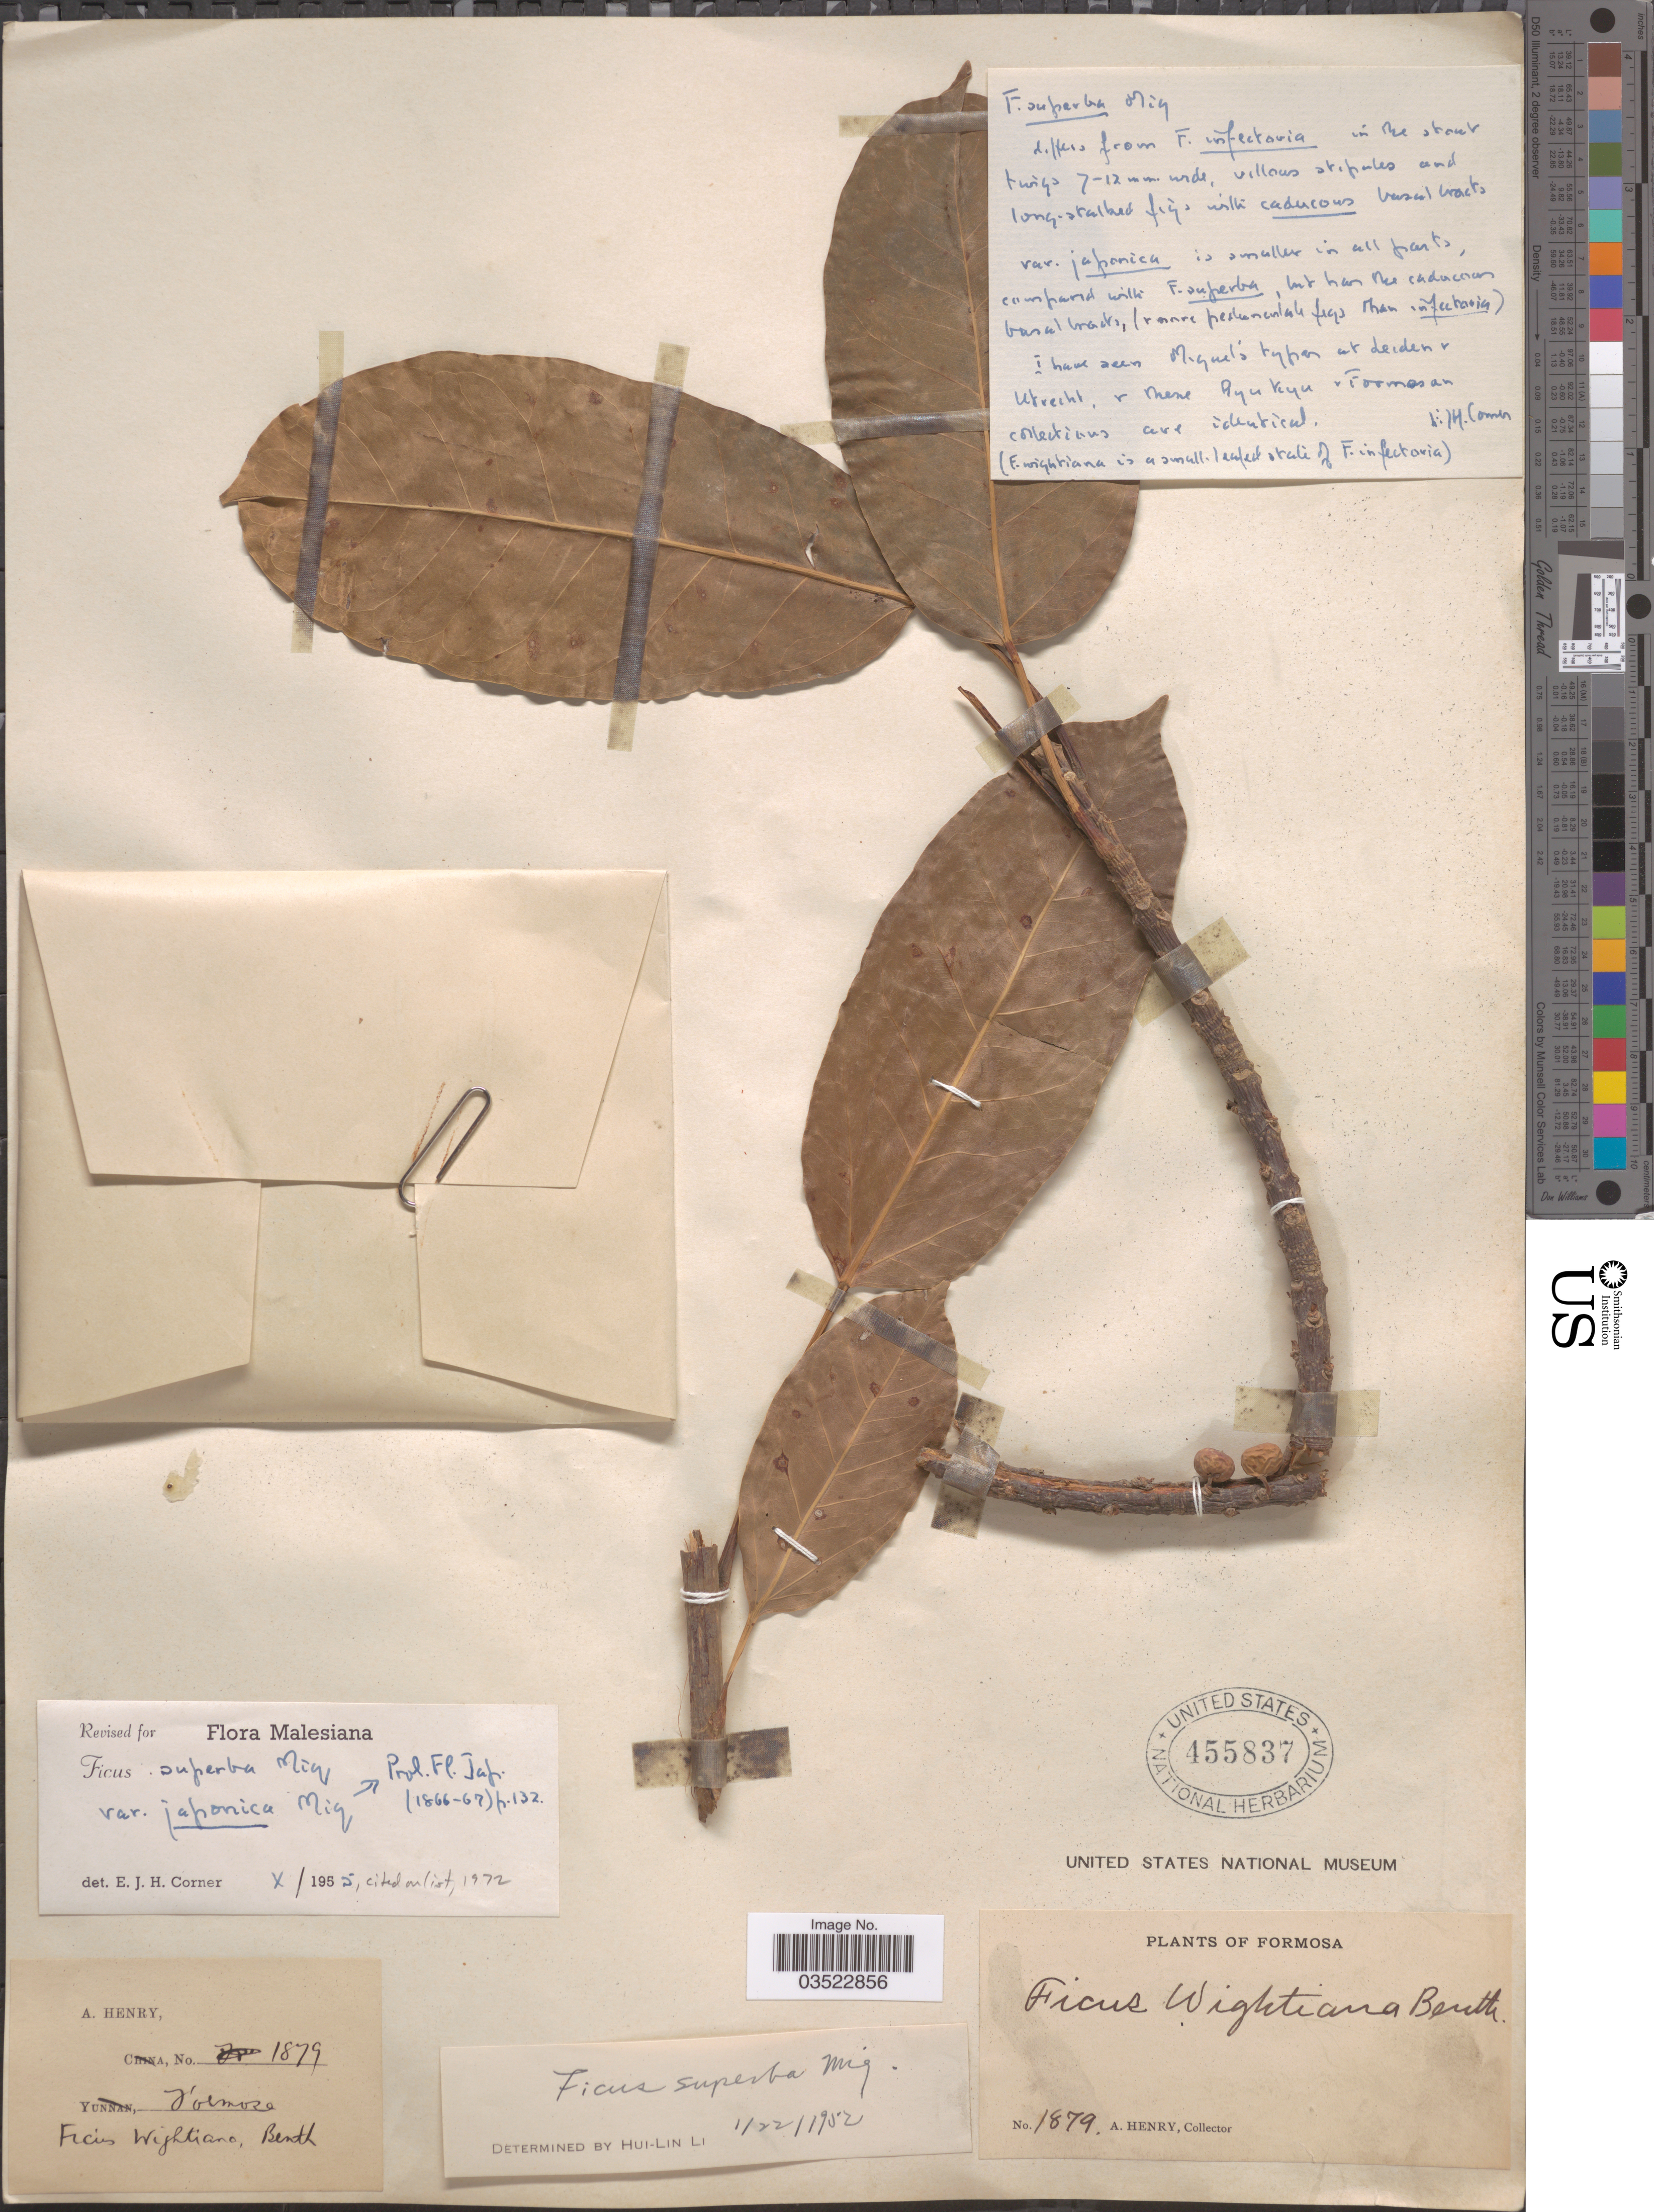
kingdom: Plantae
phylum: Tracheophyta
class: Magnoliopsida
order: Rosales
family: Moraceae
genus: Ficus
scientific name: Ficus superba var. japonica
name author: Miq.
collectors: A. Henry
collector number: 1879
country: Taiwan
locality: Formosa.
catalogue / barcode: US 455837